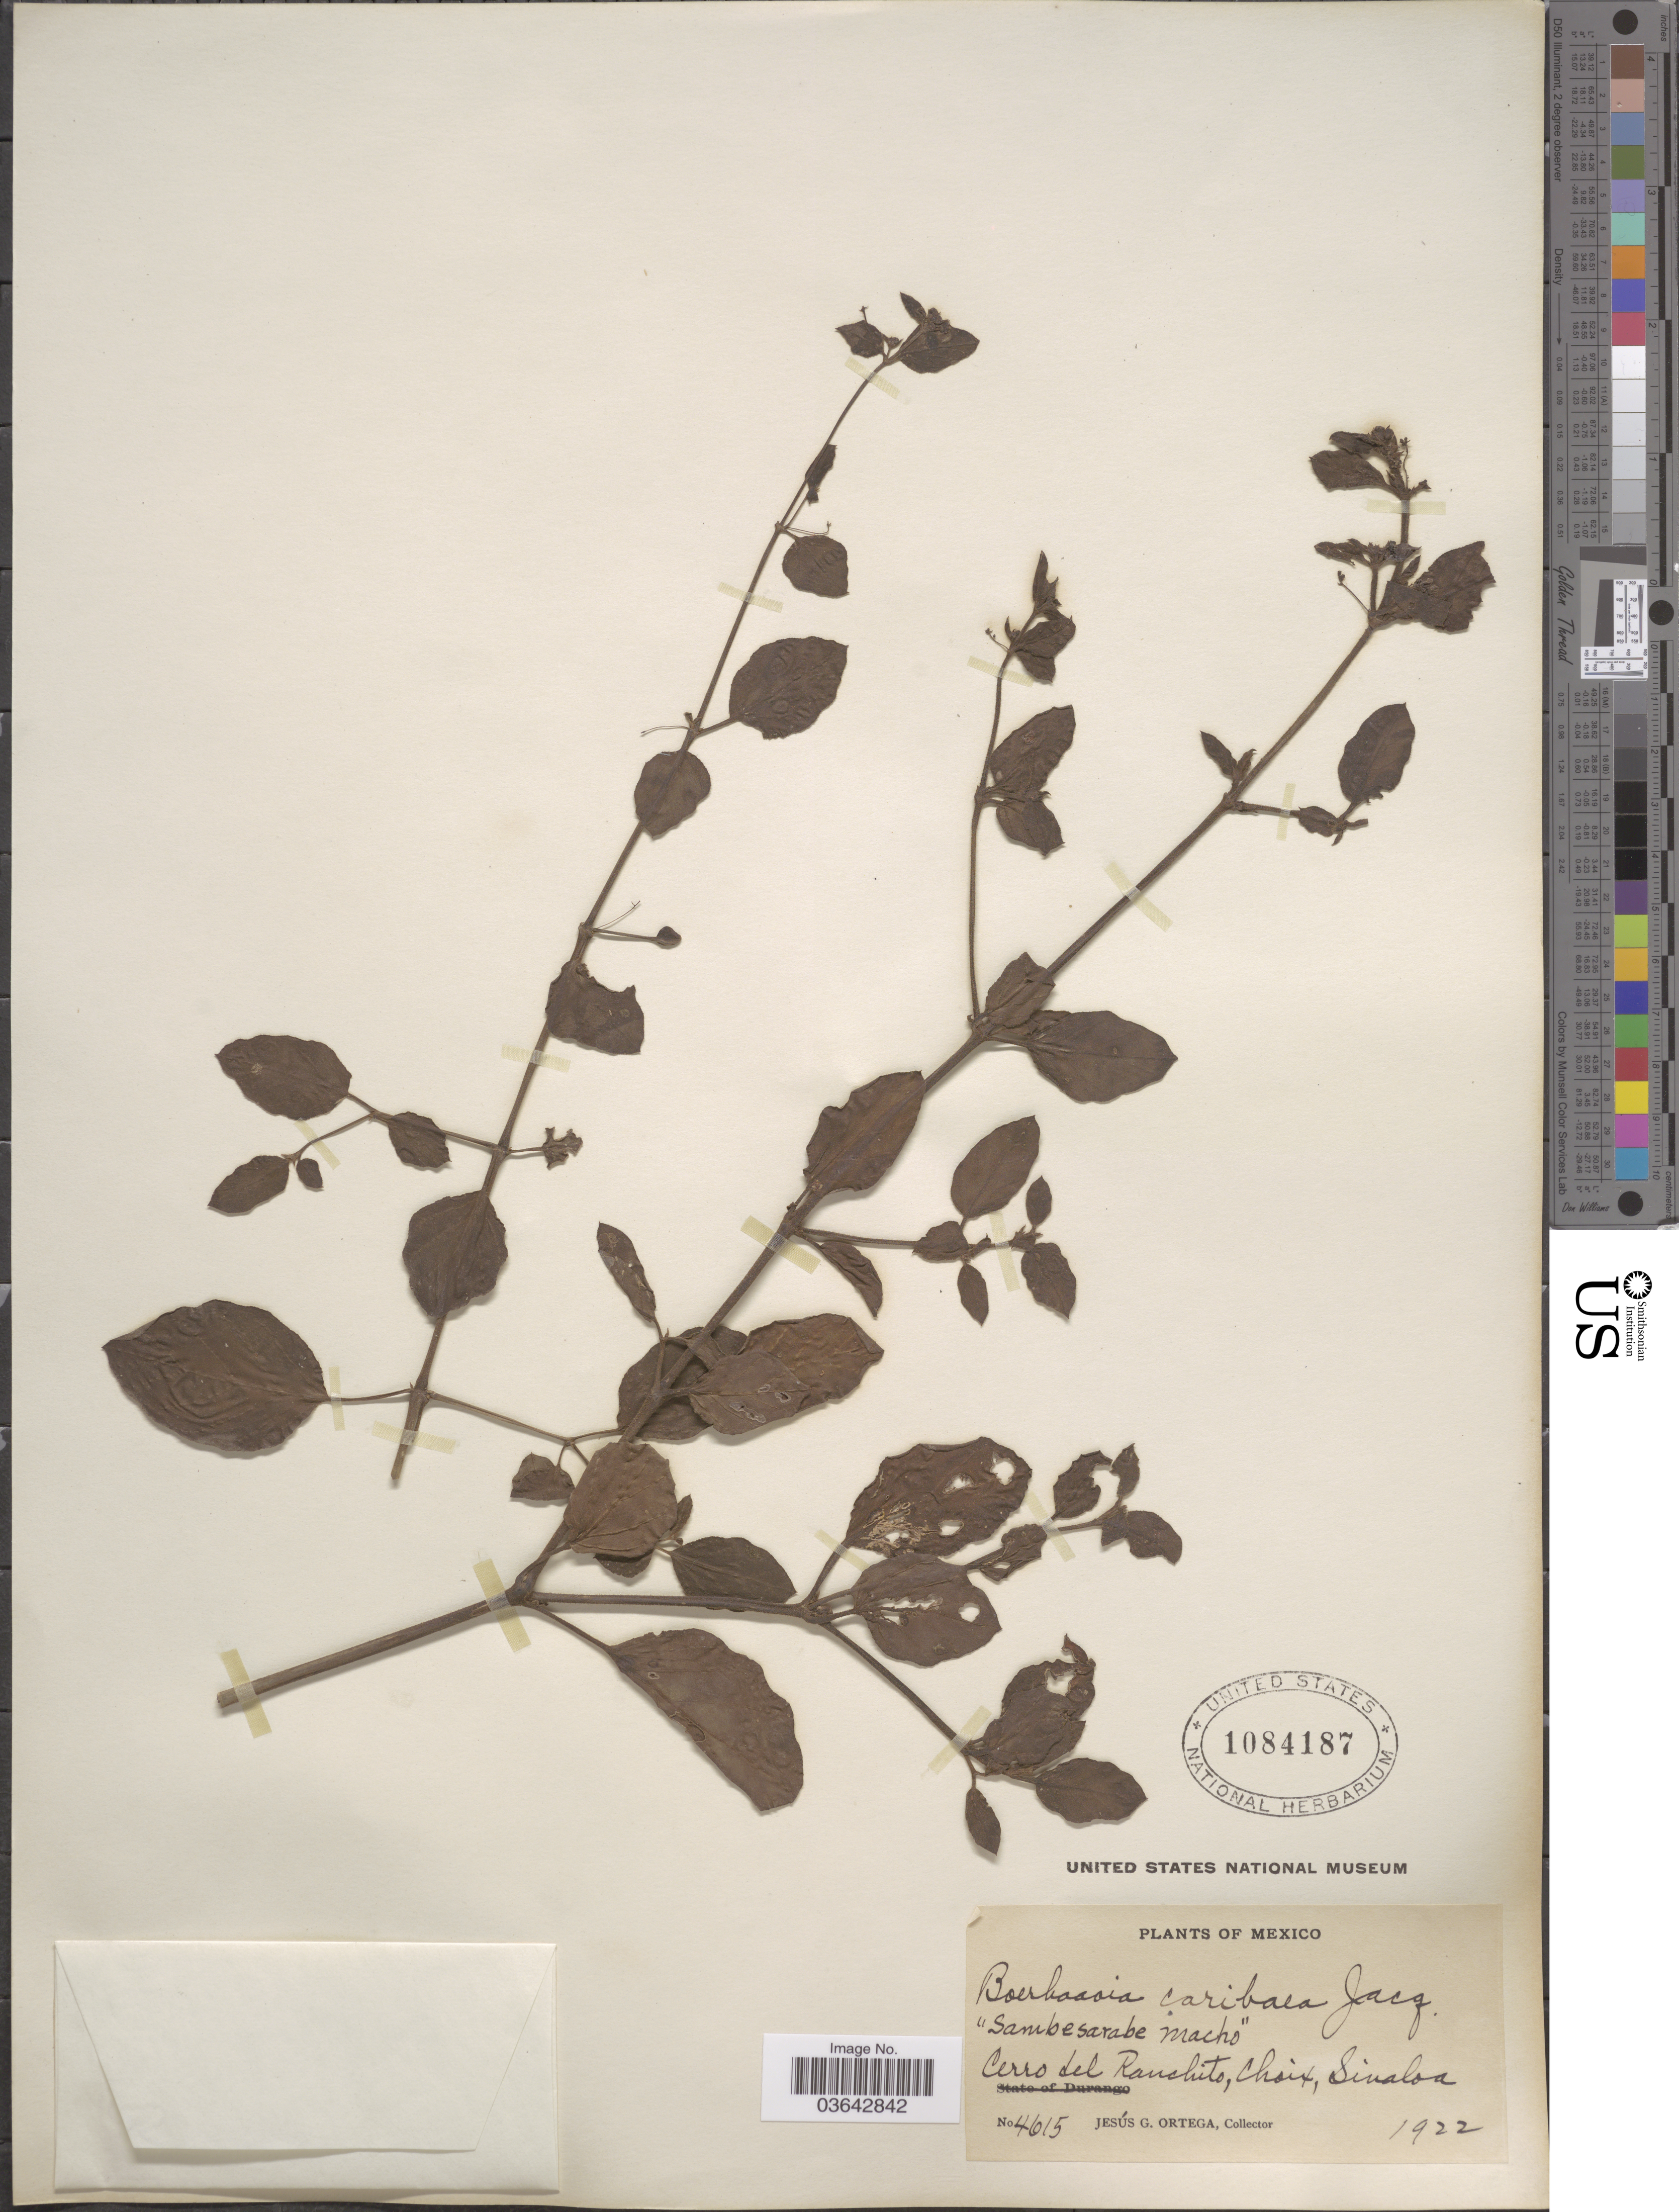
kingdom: Plantae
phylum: Tracheophyta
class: Magnoliopsida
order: Caryophyllales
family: Nyctaginaceae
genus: Boerhavia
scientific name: Boerhavia caribaea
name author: Jacq.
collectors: J. Ortega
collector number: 4615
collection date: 1922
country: Mexico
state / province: Sinaloa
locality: Cerro del Ranchito, Choix.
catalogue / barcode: US 1084187